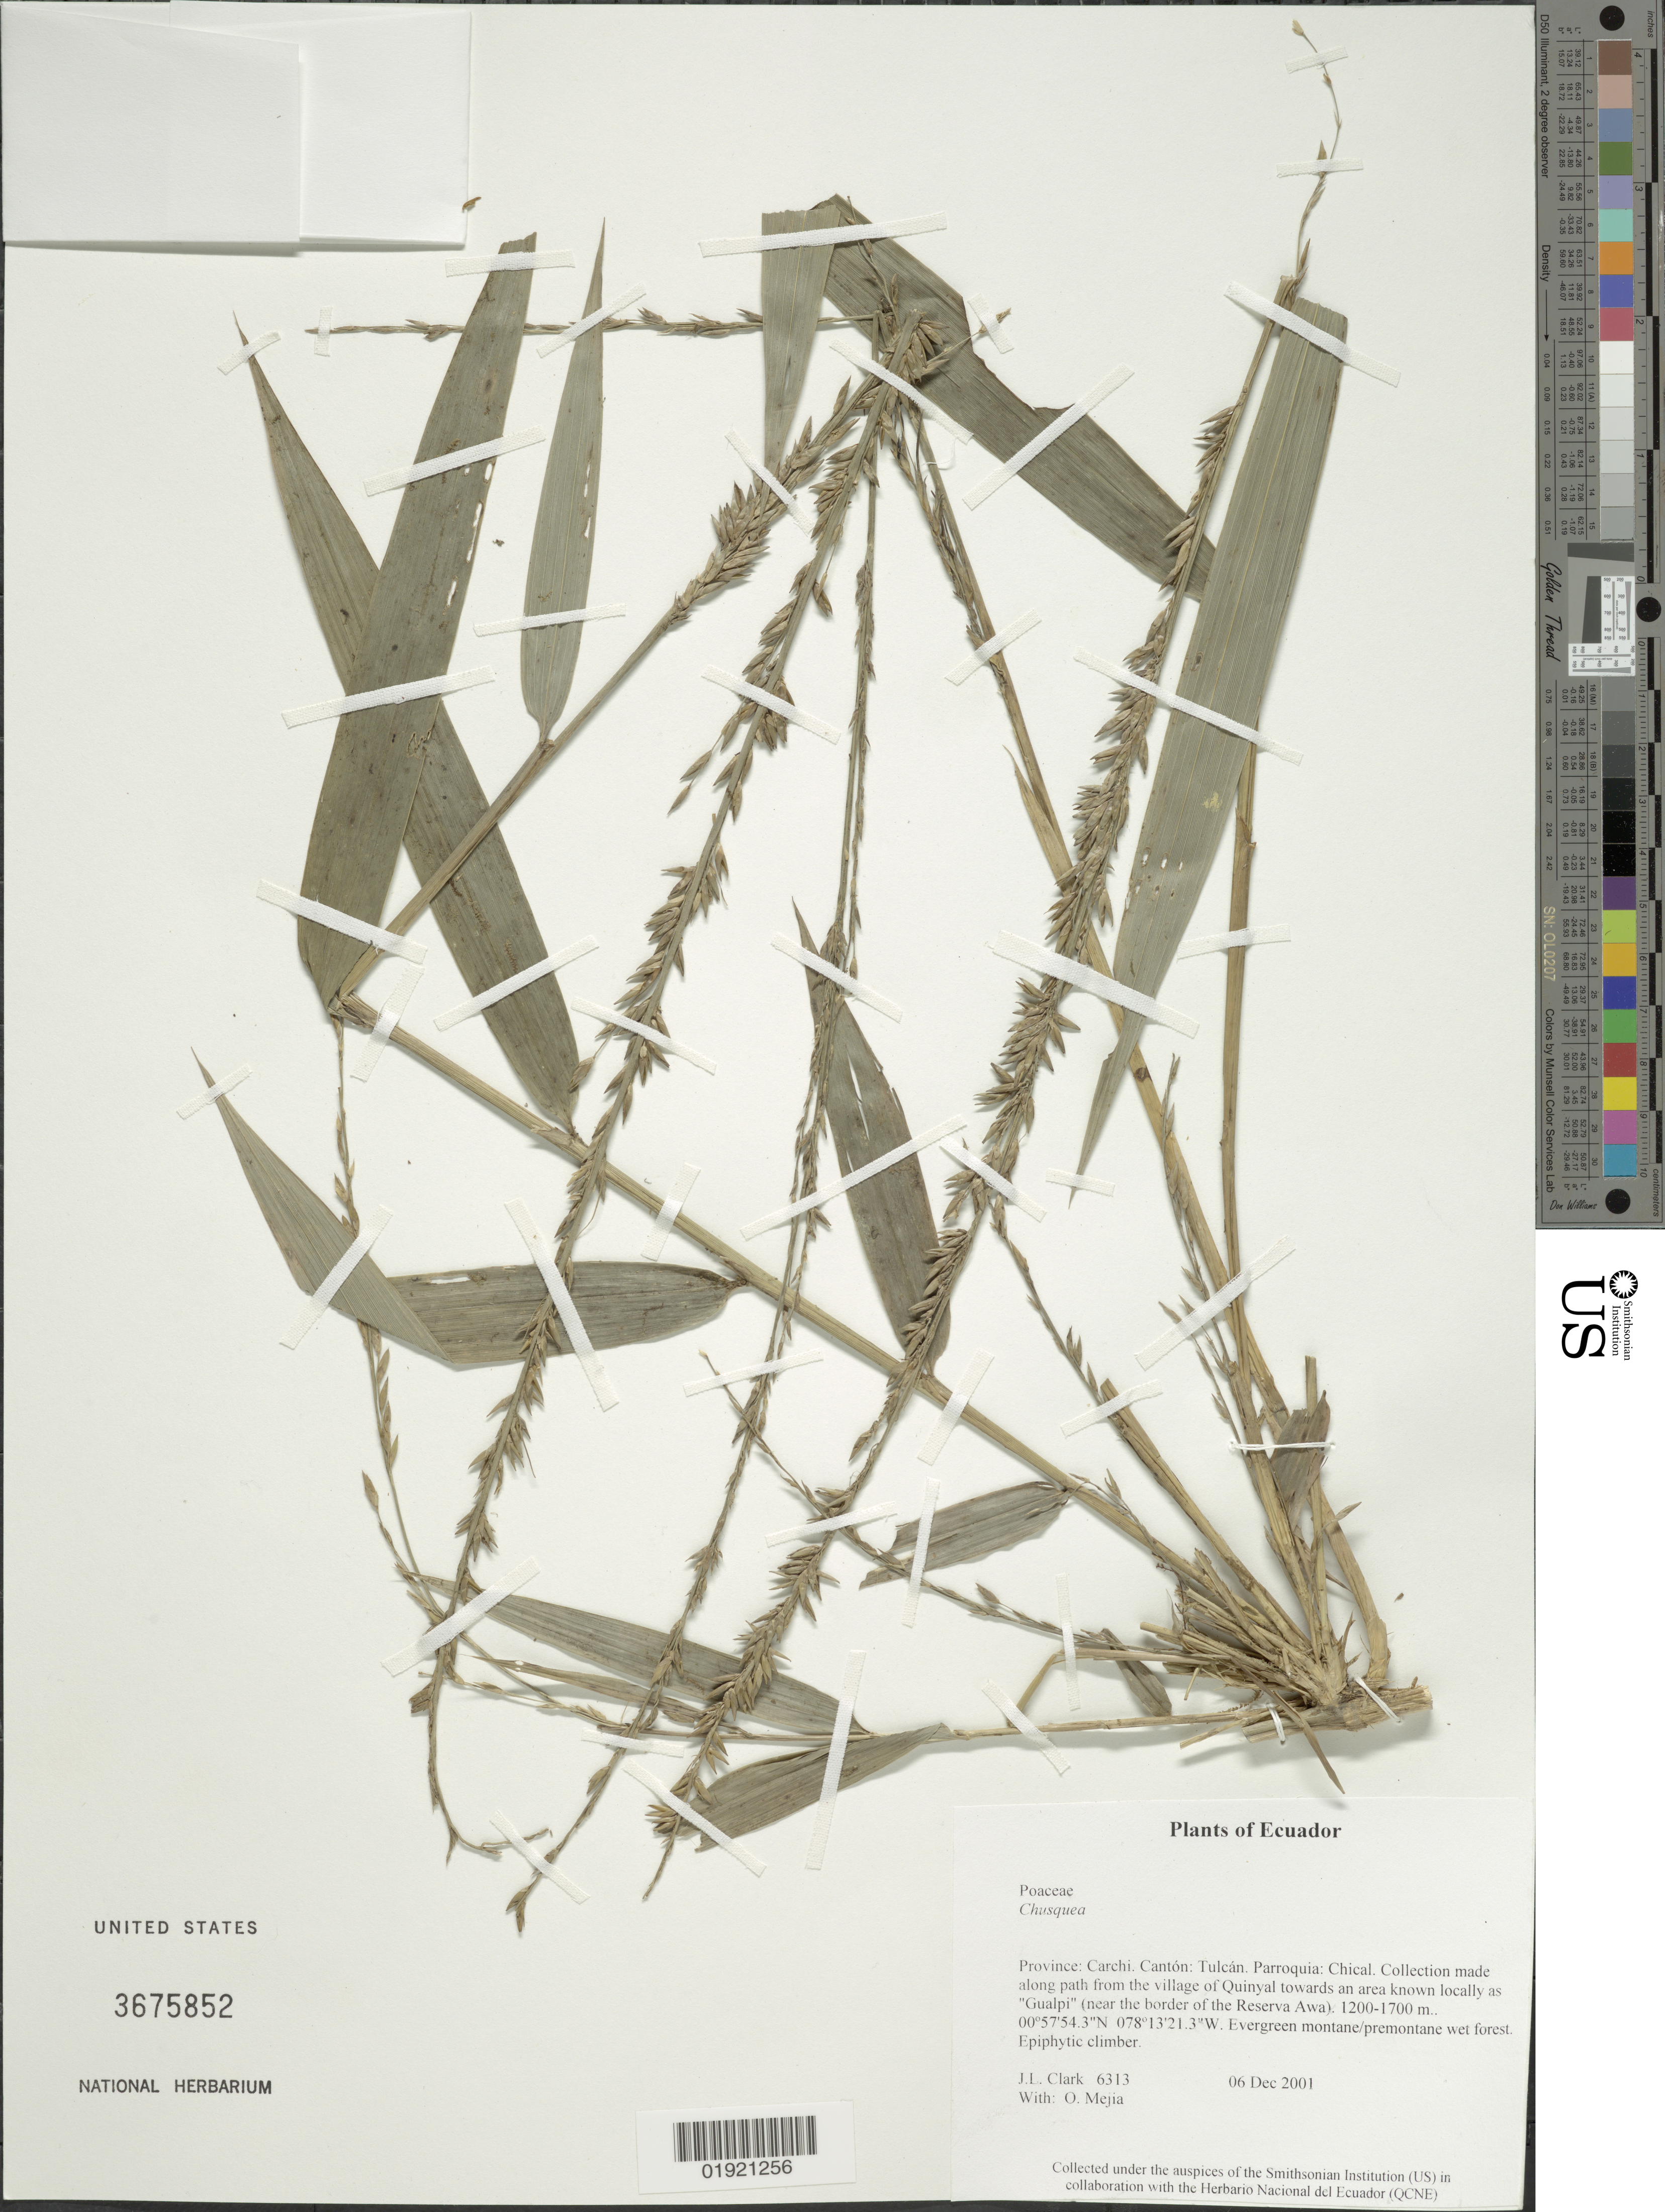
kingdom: Plantae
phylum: Tracheophyta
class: Liliopsida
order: Poales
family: Poaceae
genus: Chusquea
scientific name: Chusquea sp.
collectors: J. L. Clark & O. Mejia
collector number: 6313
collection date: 2001-12-06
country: Ecuador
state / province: Carchi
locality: Canton: Tulcan. Parroquia: Chical. Collection made along path from village of Quinyal towards an area known locally as "Gualpi" (near the border of the Reserva Awa).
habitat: Evergreen montane/premontane wet forest.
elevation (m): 1200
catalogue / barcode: US 3675852